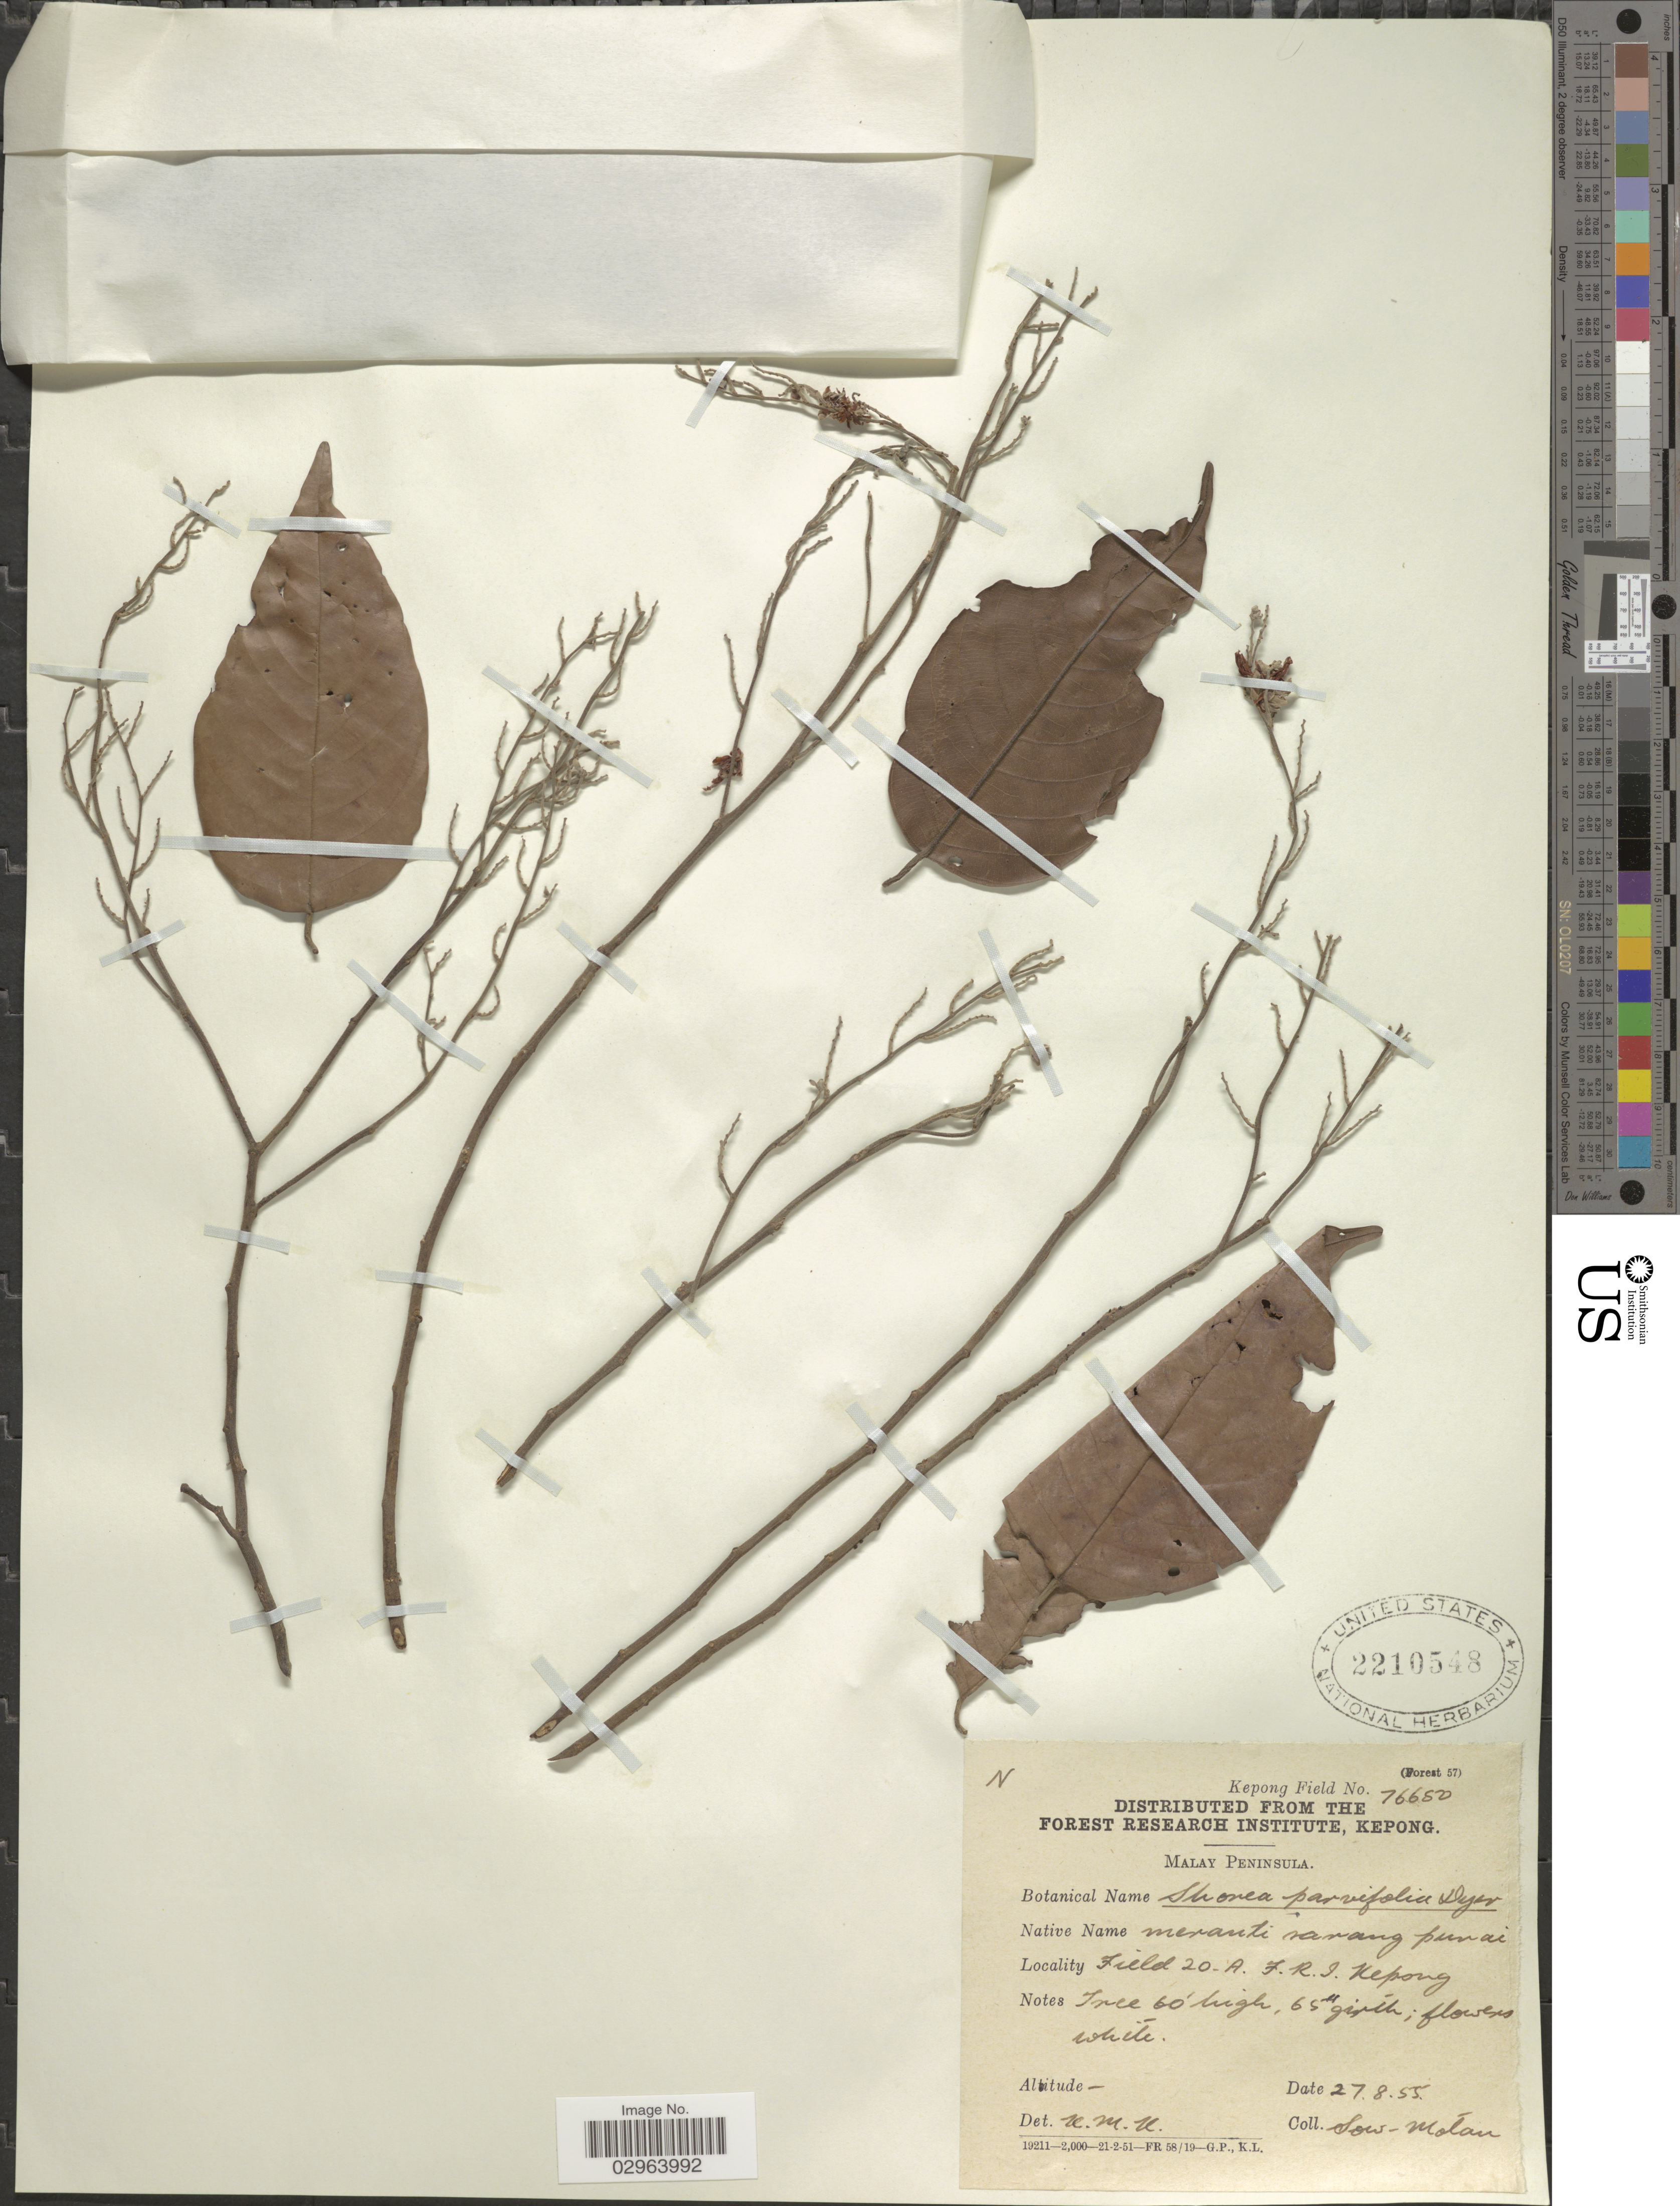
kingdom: Plantae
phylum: Tracheophyta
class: Magnoliopsida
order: Malvales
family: Dipterocarpaceae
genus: Rubroshorea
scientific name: Rubroshorea parvifolia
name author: (Dyer) P.S. Ashton & J. Heck.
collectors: -. Sow & -. Motan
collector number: Kepong Field 76650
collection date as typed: Transcribed d/m/y: 27/8/55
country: Malaysia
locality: Malay Peninsula. Field 20-A. F.R.I. Kepong.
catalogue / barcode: US 2210548